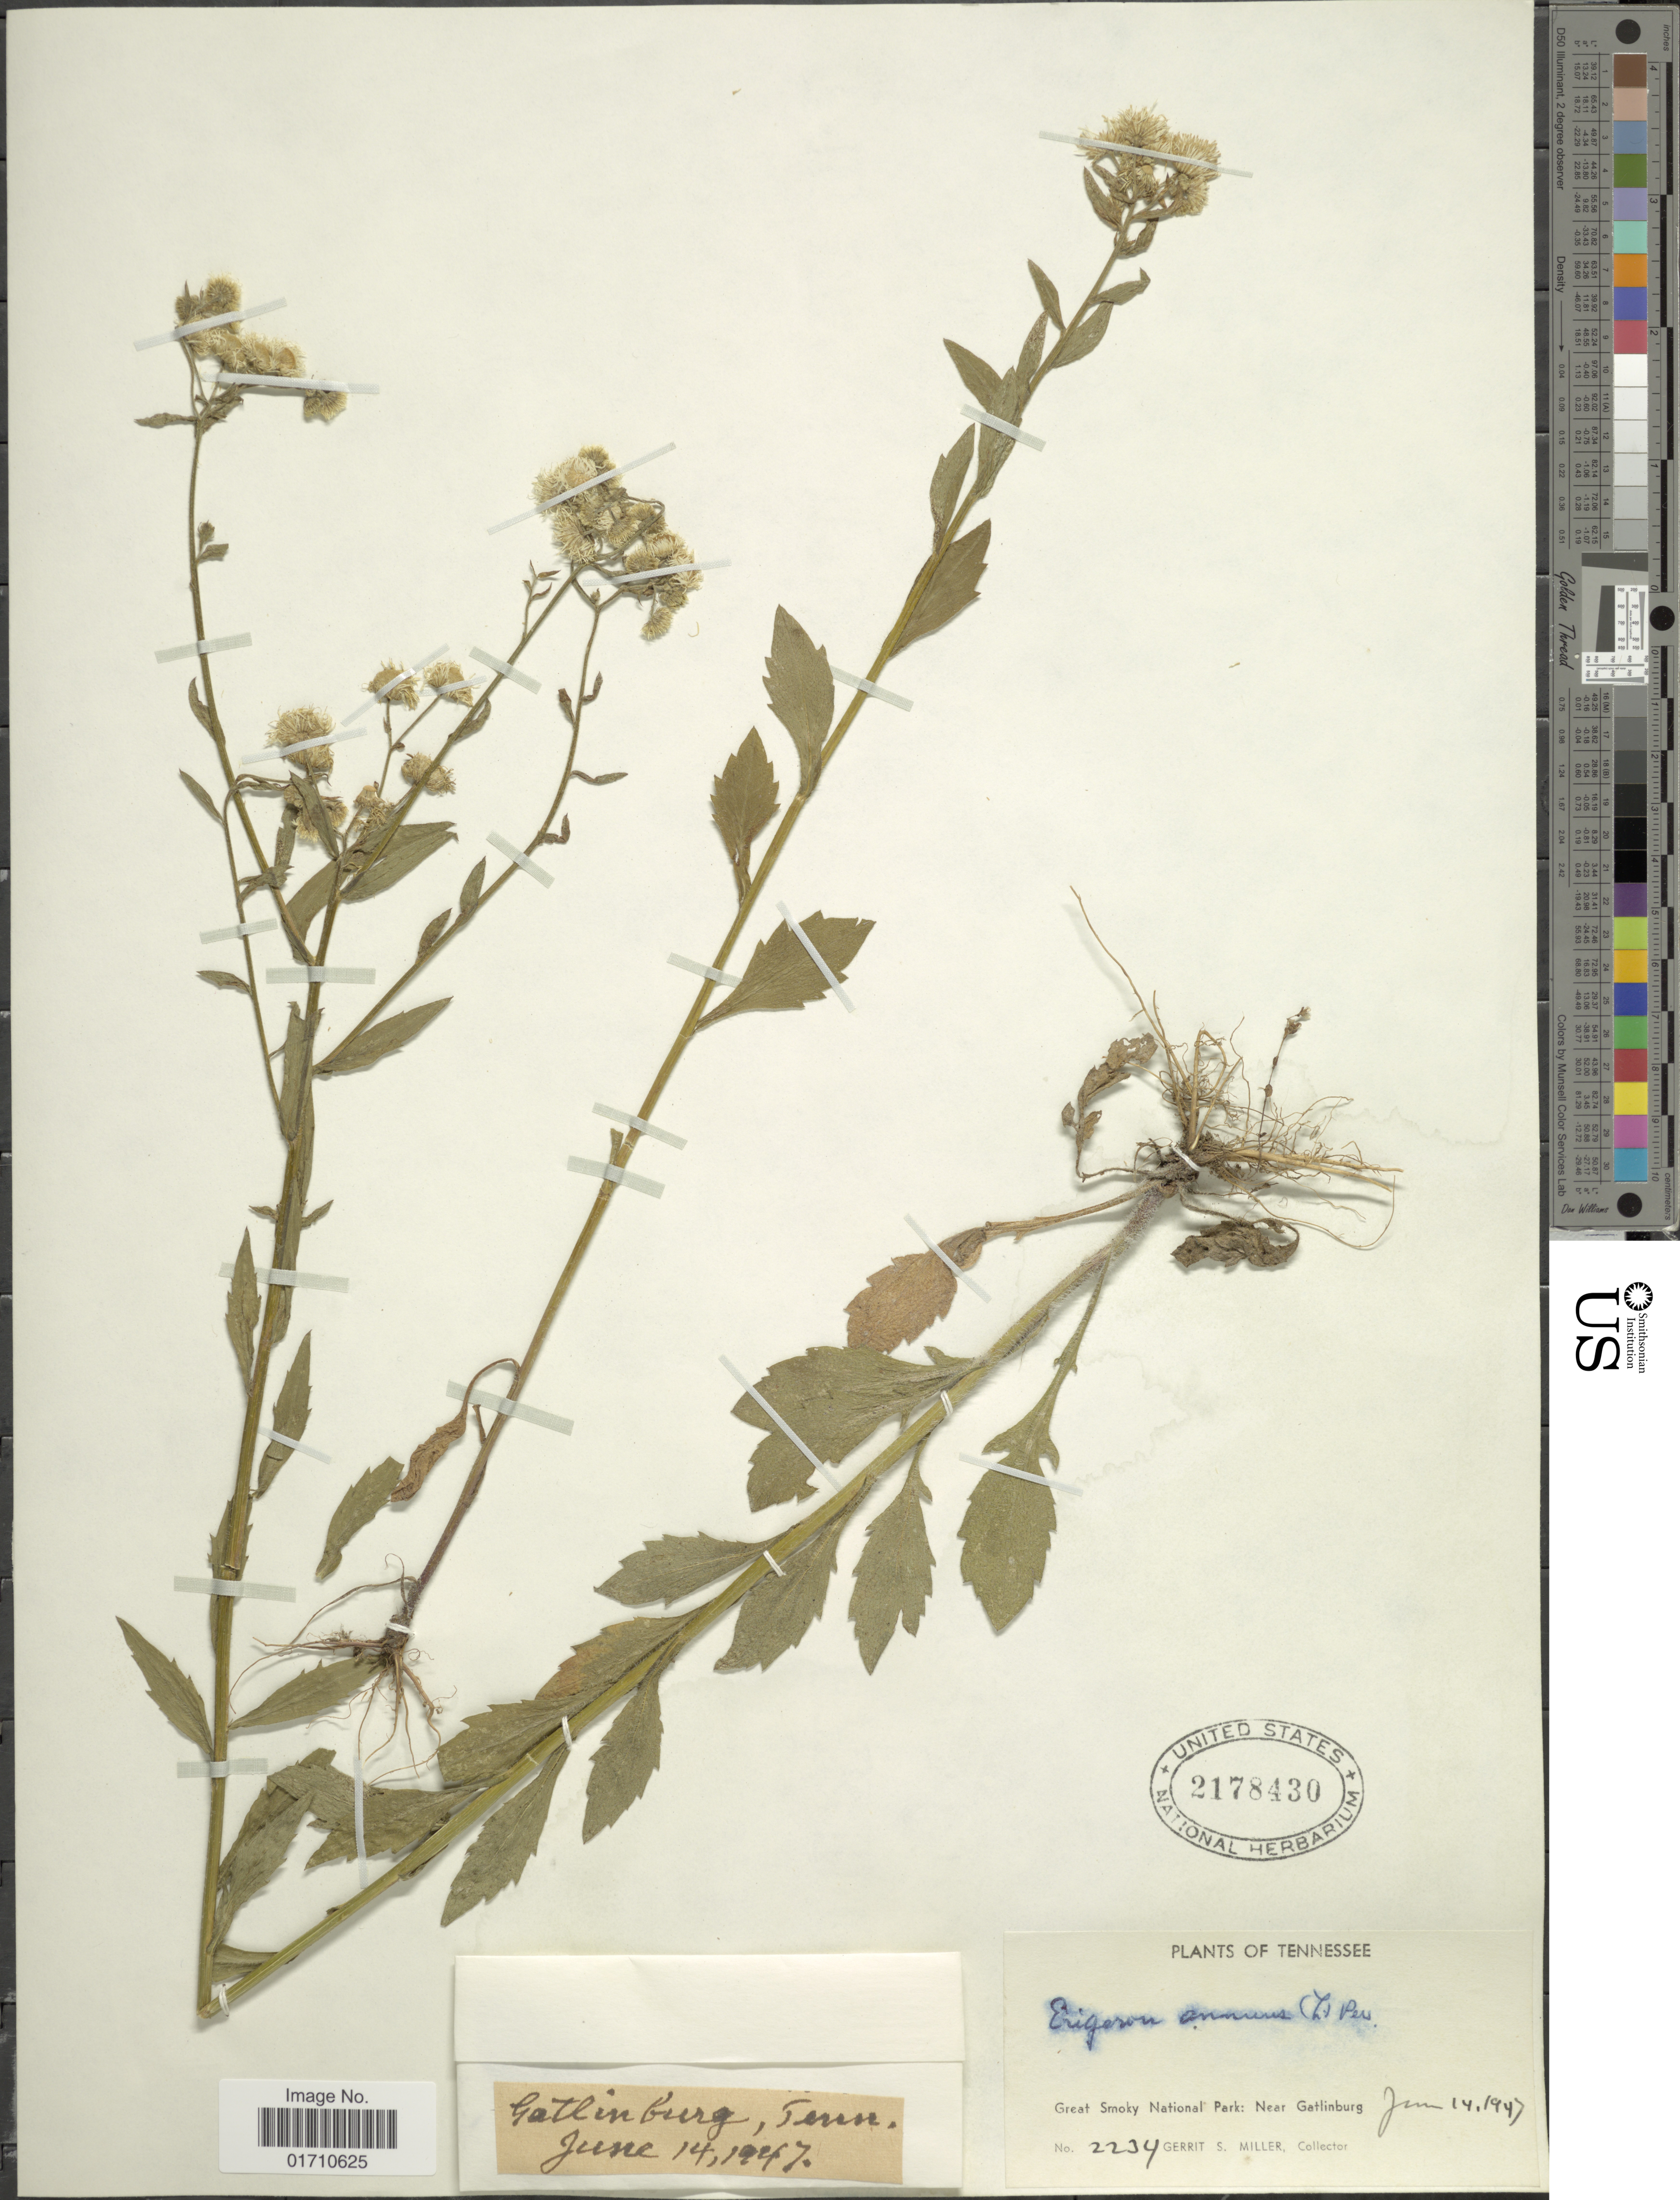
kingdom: Plantae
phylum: Tracheophyta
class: Magnoliopsida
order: Asterales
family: Asteraceae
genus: Erigeron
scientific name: Erigeron annuus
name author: (L.) Pers.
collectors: G. S. Miller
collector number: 2234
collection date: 1947-01-14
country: United States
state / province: Tennessee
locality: Great Smoky National Park: Near Gatlinburg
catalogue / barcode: US 2178430